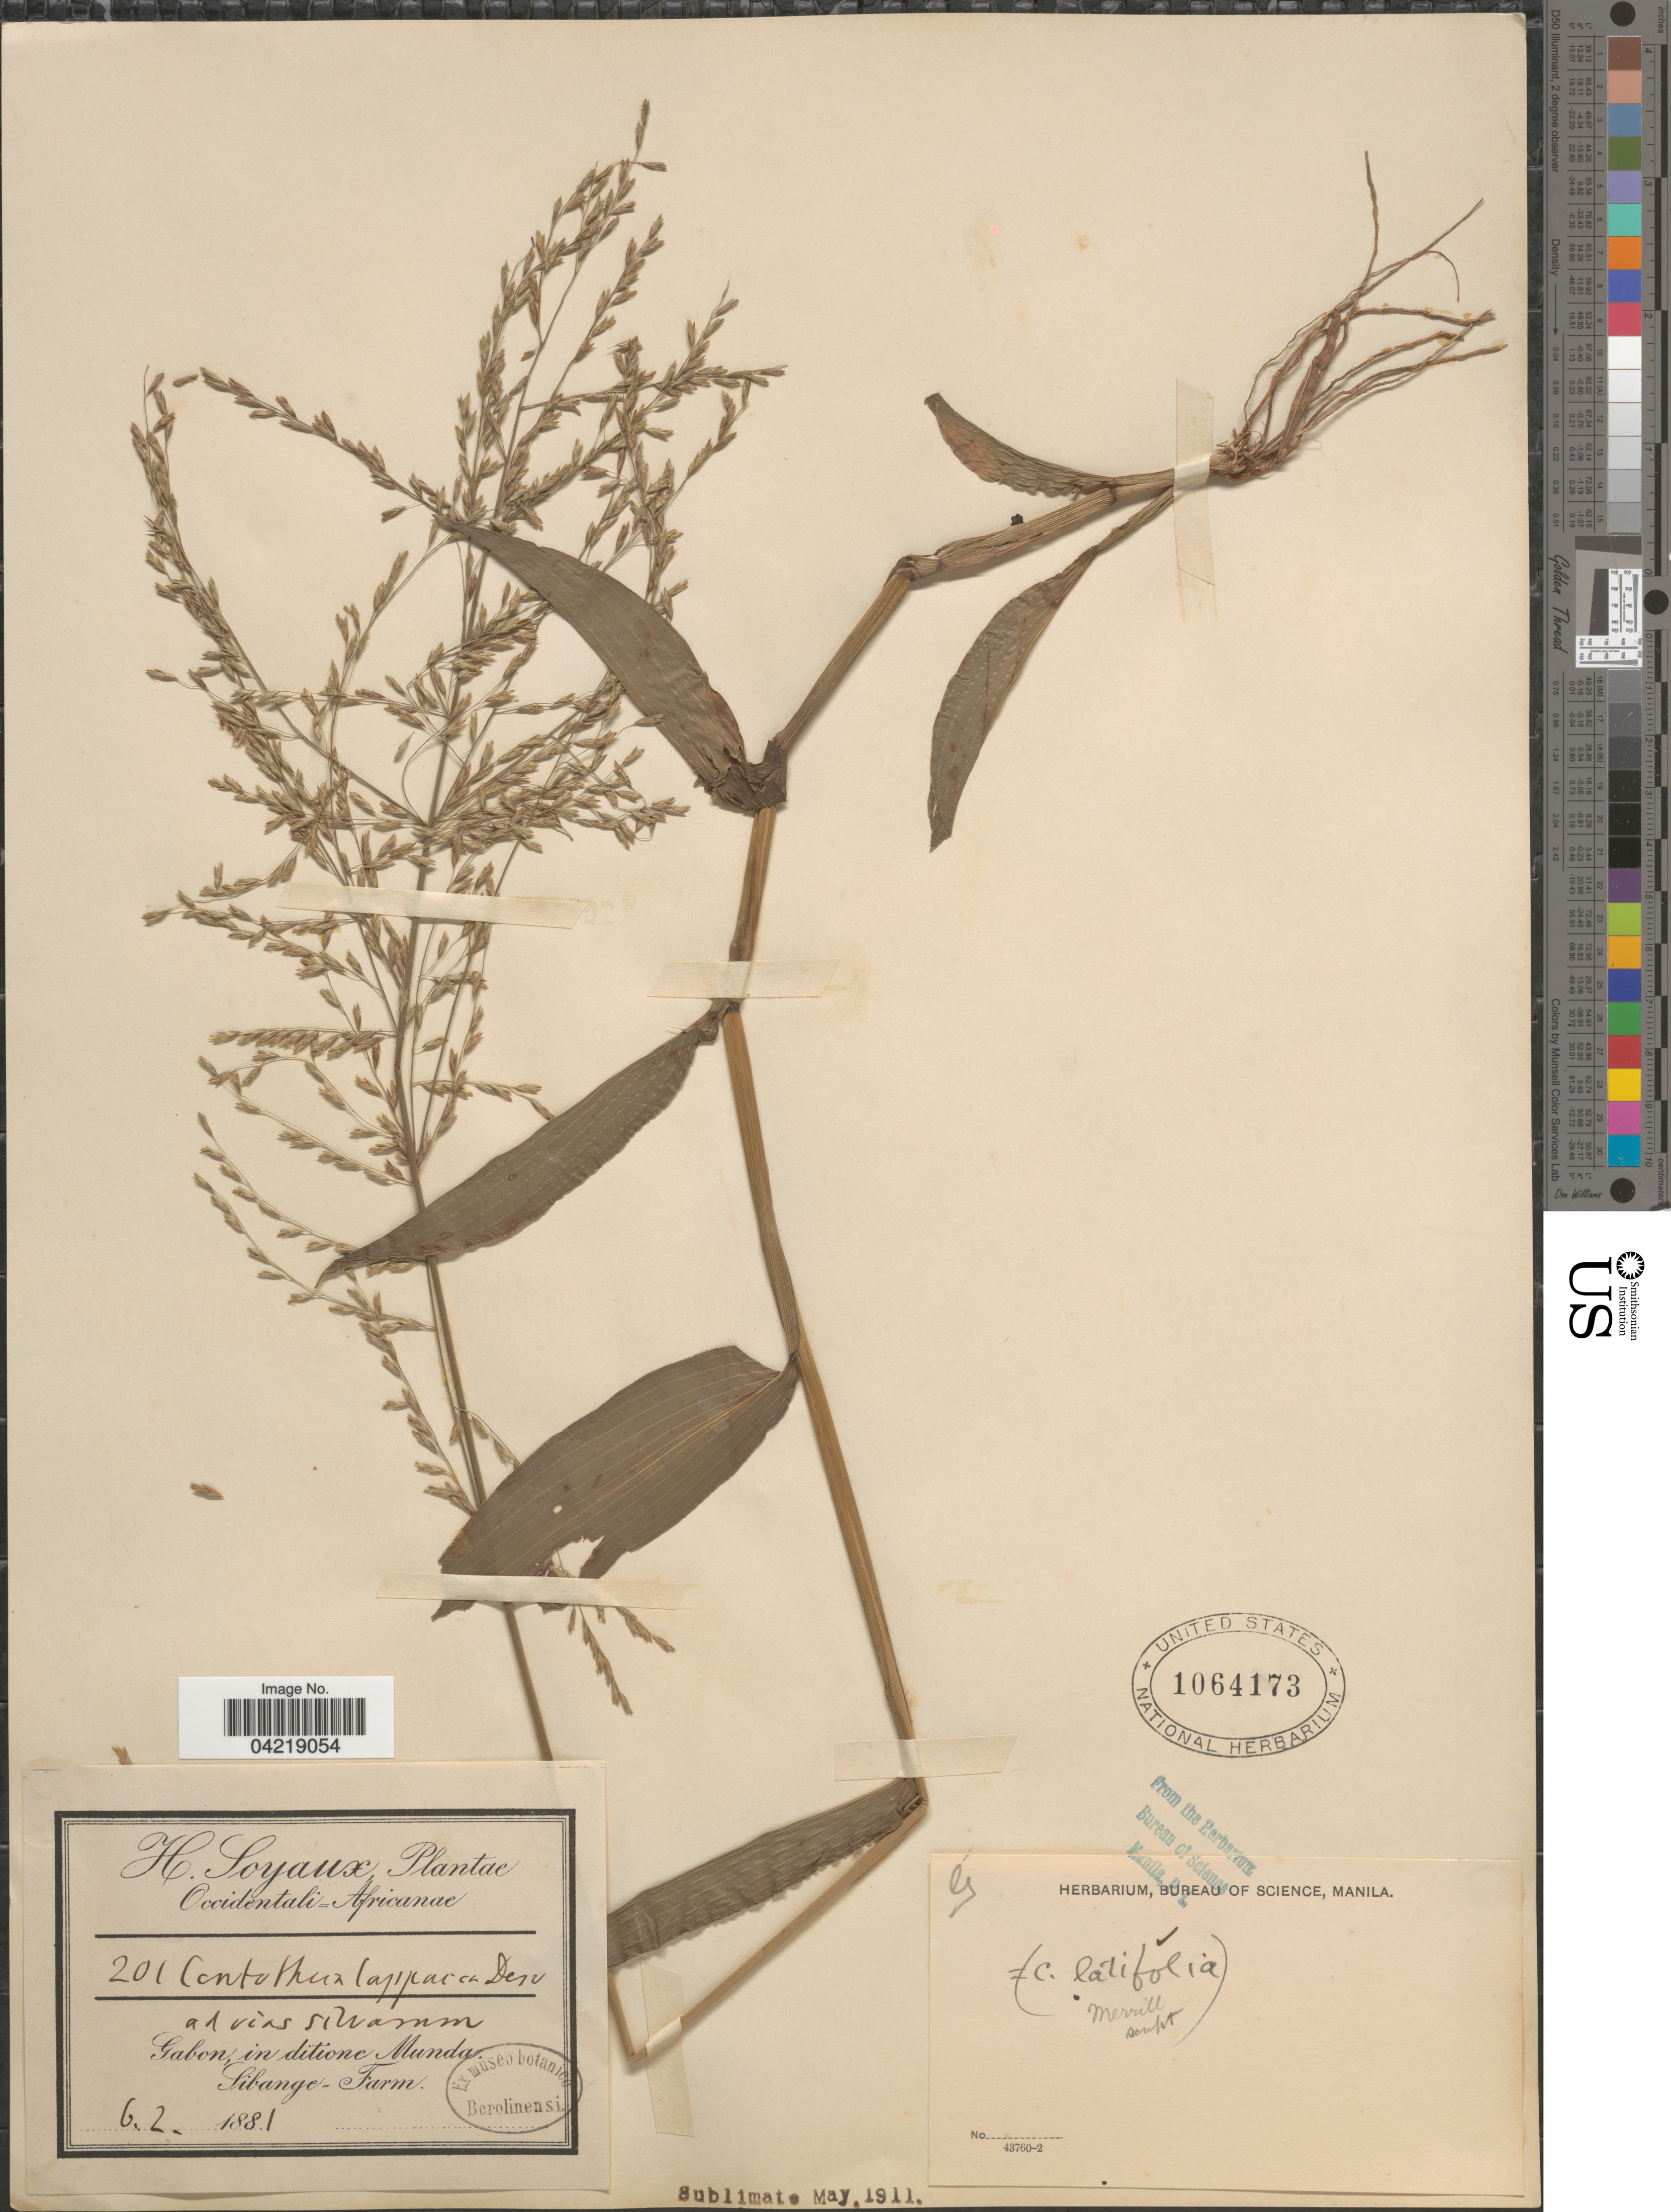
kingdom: Plantae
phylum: Tracheophyta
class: Liliopsida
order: Poales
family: Poaceae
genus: Centotheca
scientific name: Centotheca lappacea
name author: (L.) Desv.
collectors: H. Soyaux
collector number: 201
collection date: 1881-02-06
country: Gabon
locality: Occidentali - Africanae. In ditione Munda. Sibange-Farm.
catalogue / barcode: US 1064173